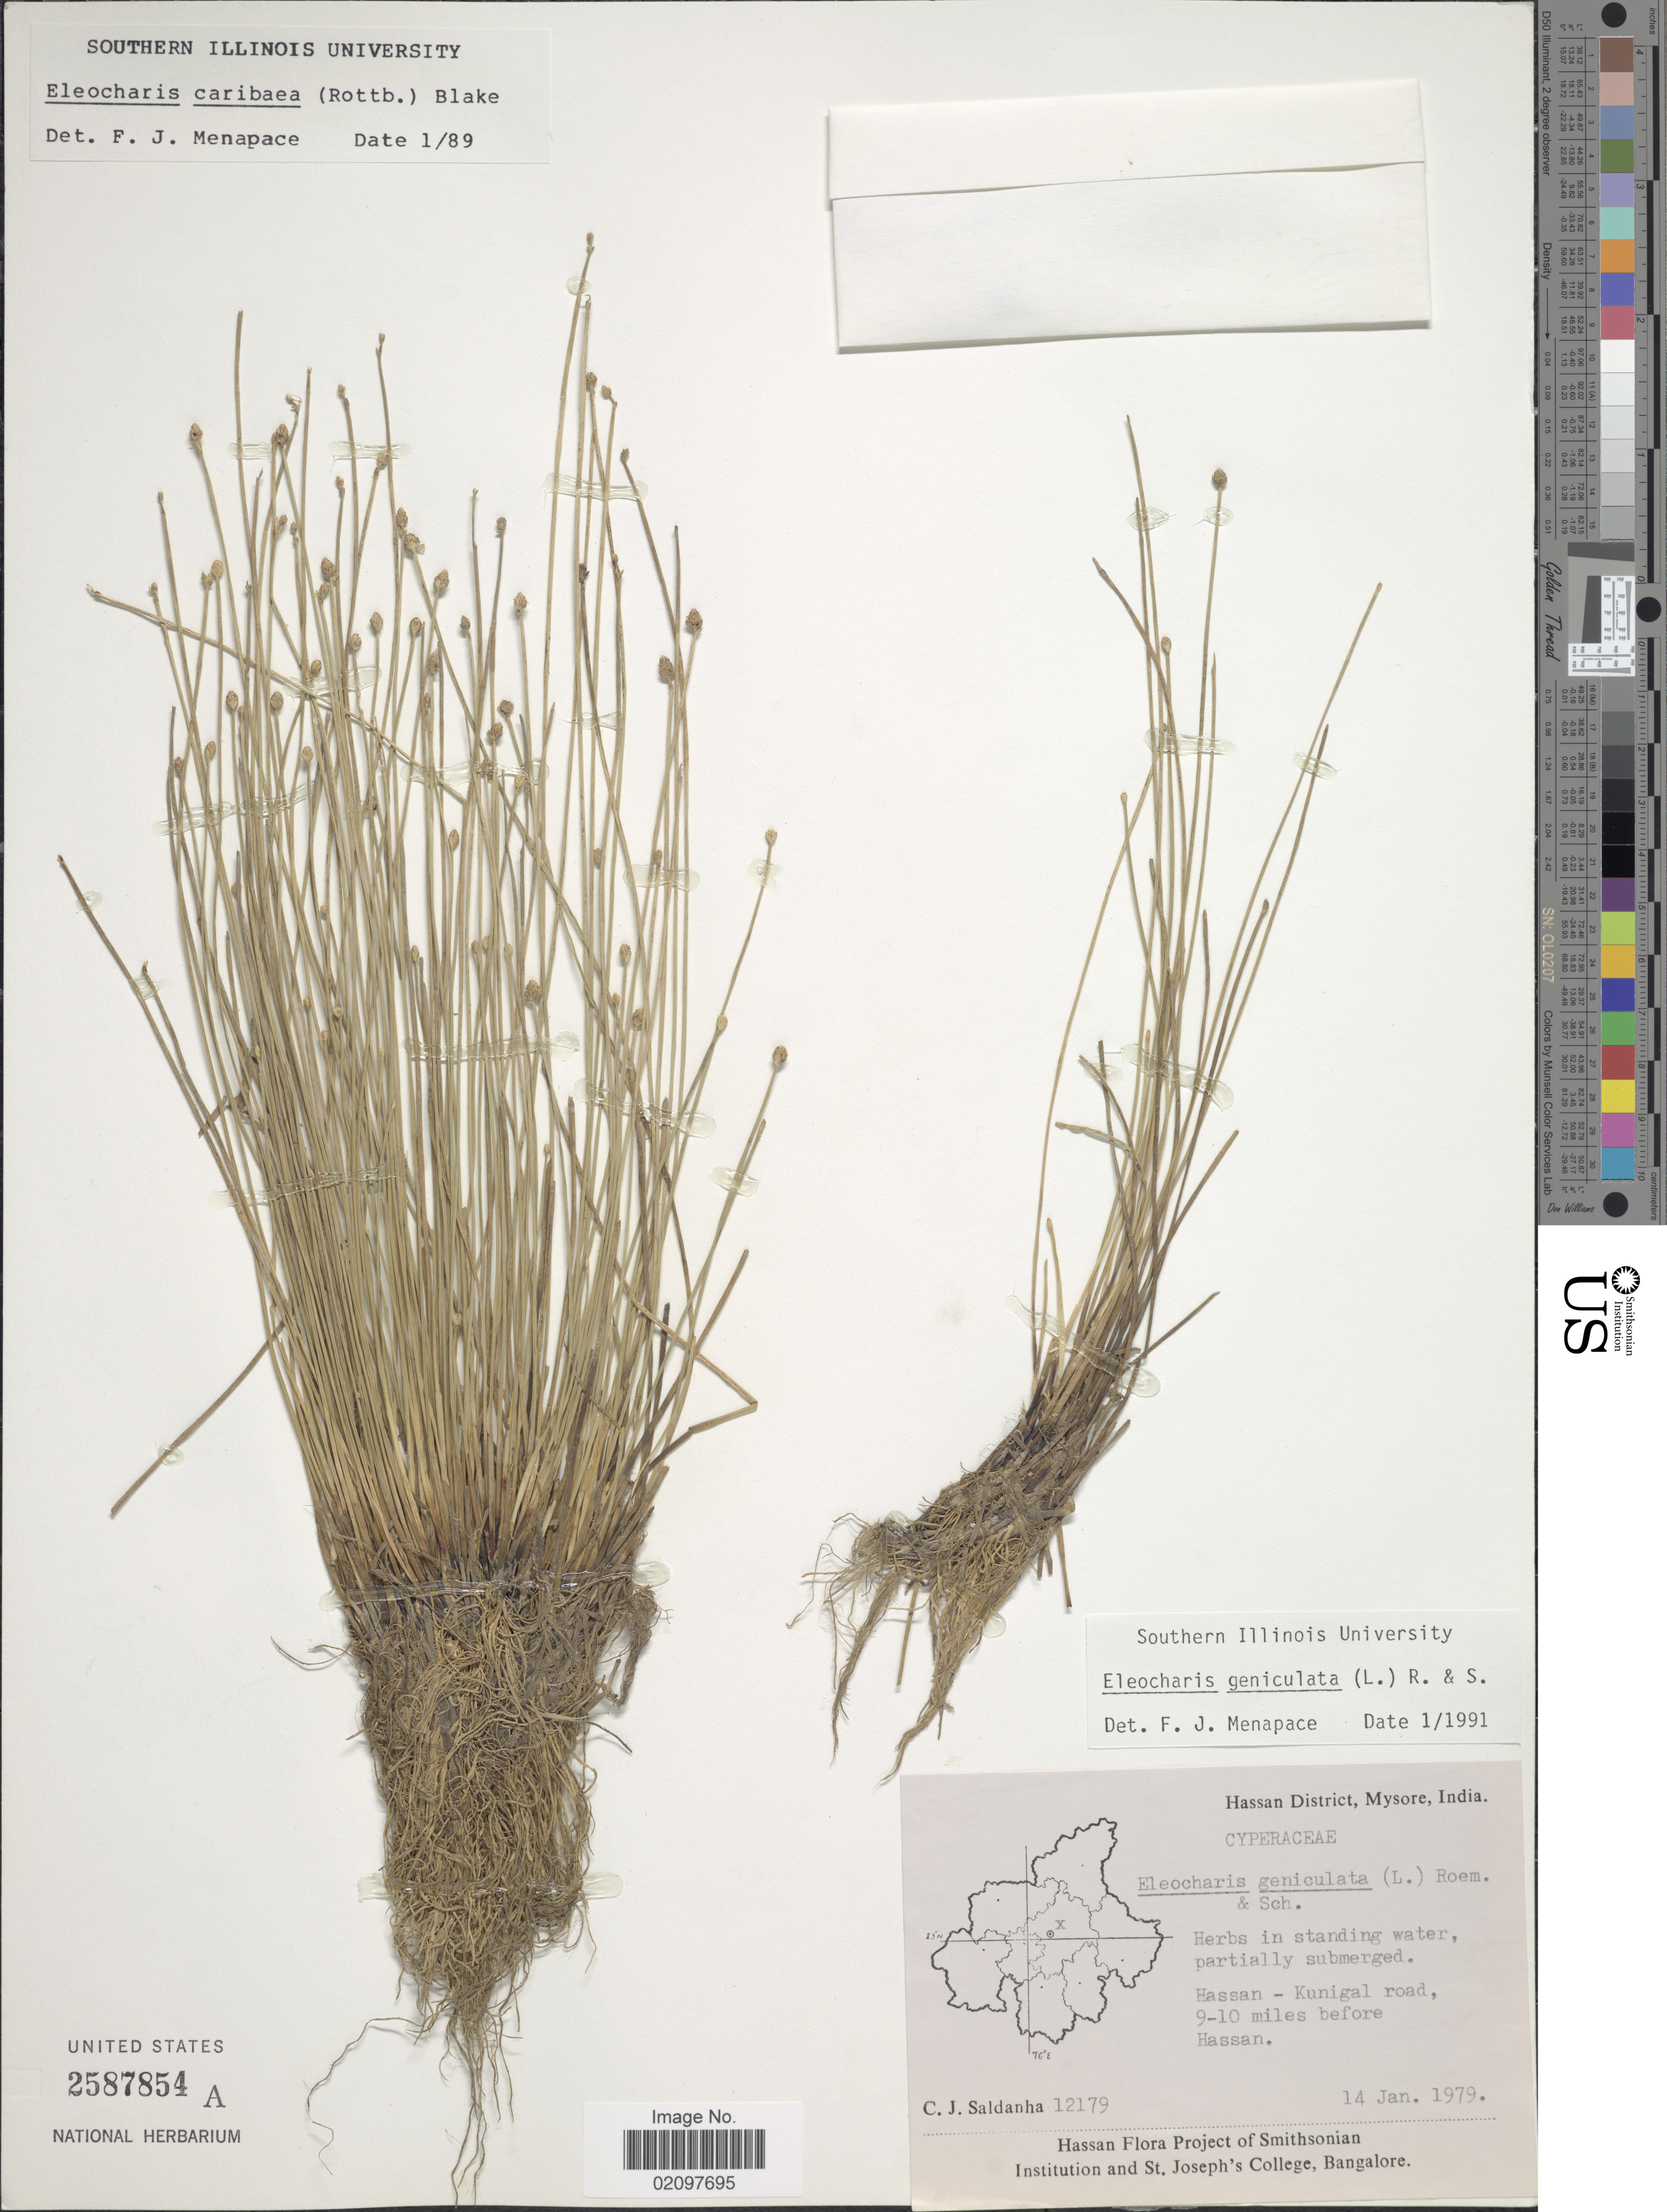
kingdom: Plantae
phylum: Tracheophyta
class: Liliopsida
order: Poales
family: Cyperaceae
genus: Eleocharis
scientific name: Eleocharis geniculata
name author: (L.) Roem. & Schult.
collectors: C. J. Saldanha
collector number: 12179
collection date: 1979-01-14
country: India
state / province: Karnataka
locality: Hassan District, Mysore. Hassan- Kunigal road, 9-10 miles before Hassan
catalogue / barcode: US 2587854A